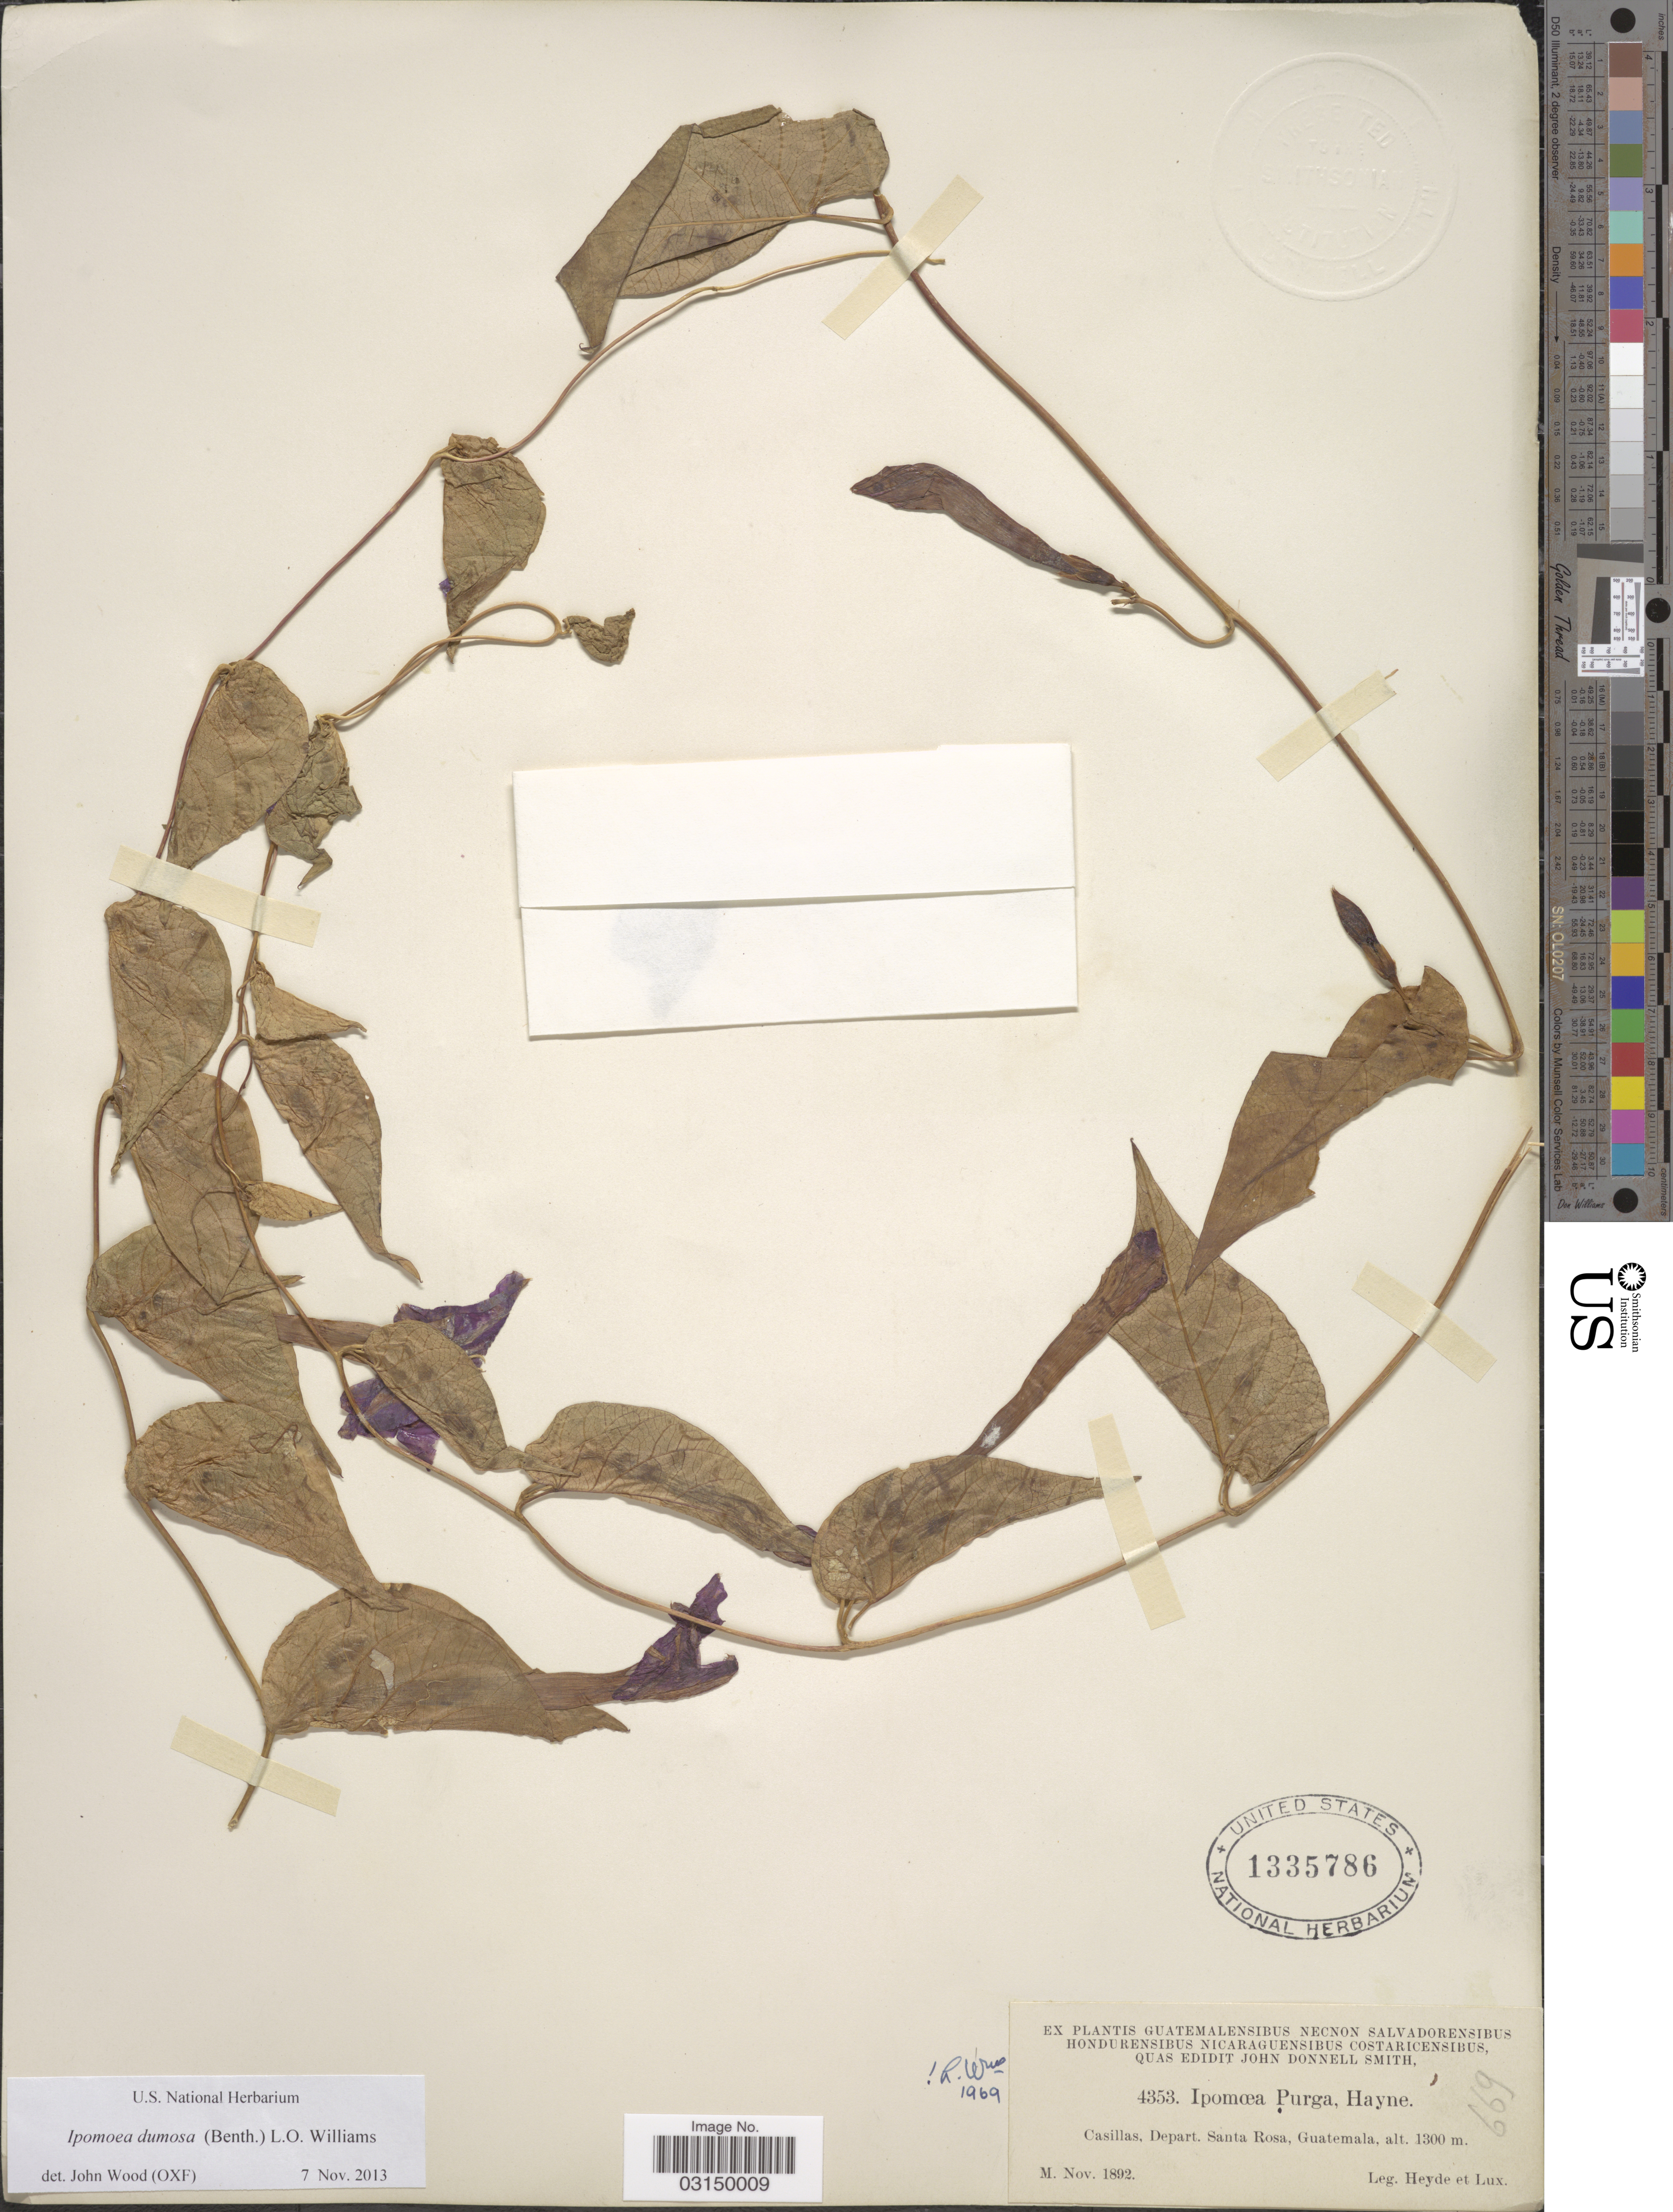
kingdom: Plantae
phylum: Tracheophyta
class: Magnoliopsida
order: Solanales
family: Convolvulaceae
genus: Ipomoea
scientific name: Ipomoea dumosa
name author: (Benth.) L.O. Williams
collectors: Heyde & Lux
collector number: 4353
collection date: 1892-11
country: Guatemala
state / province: Santa Rosa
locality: Casillas, Depart. Santa Rosa.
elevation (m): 1300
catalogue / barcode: US 1335786